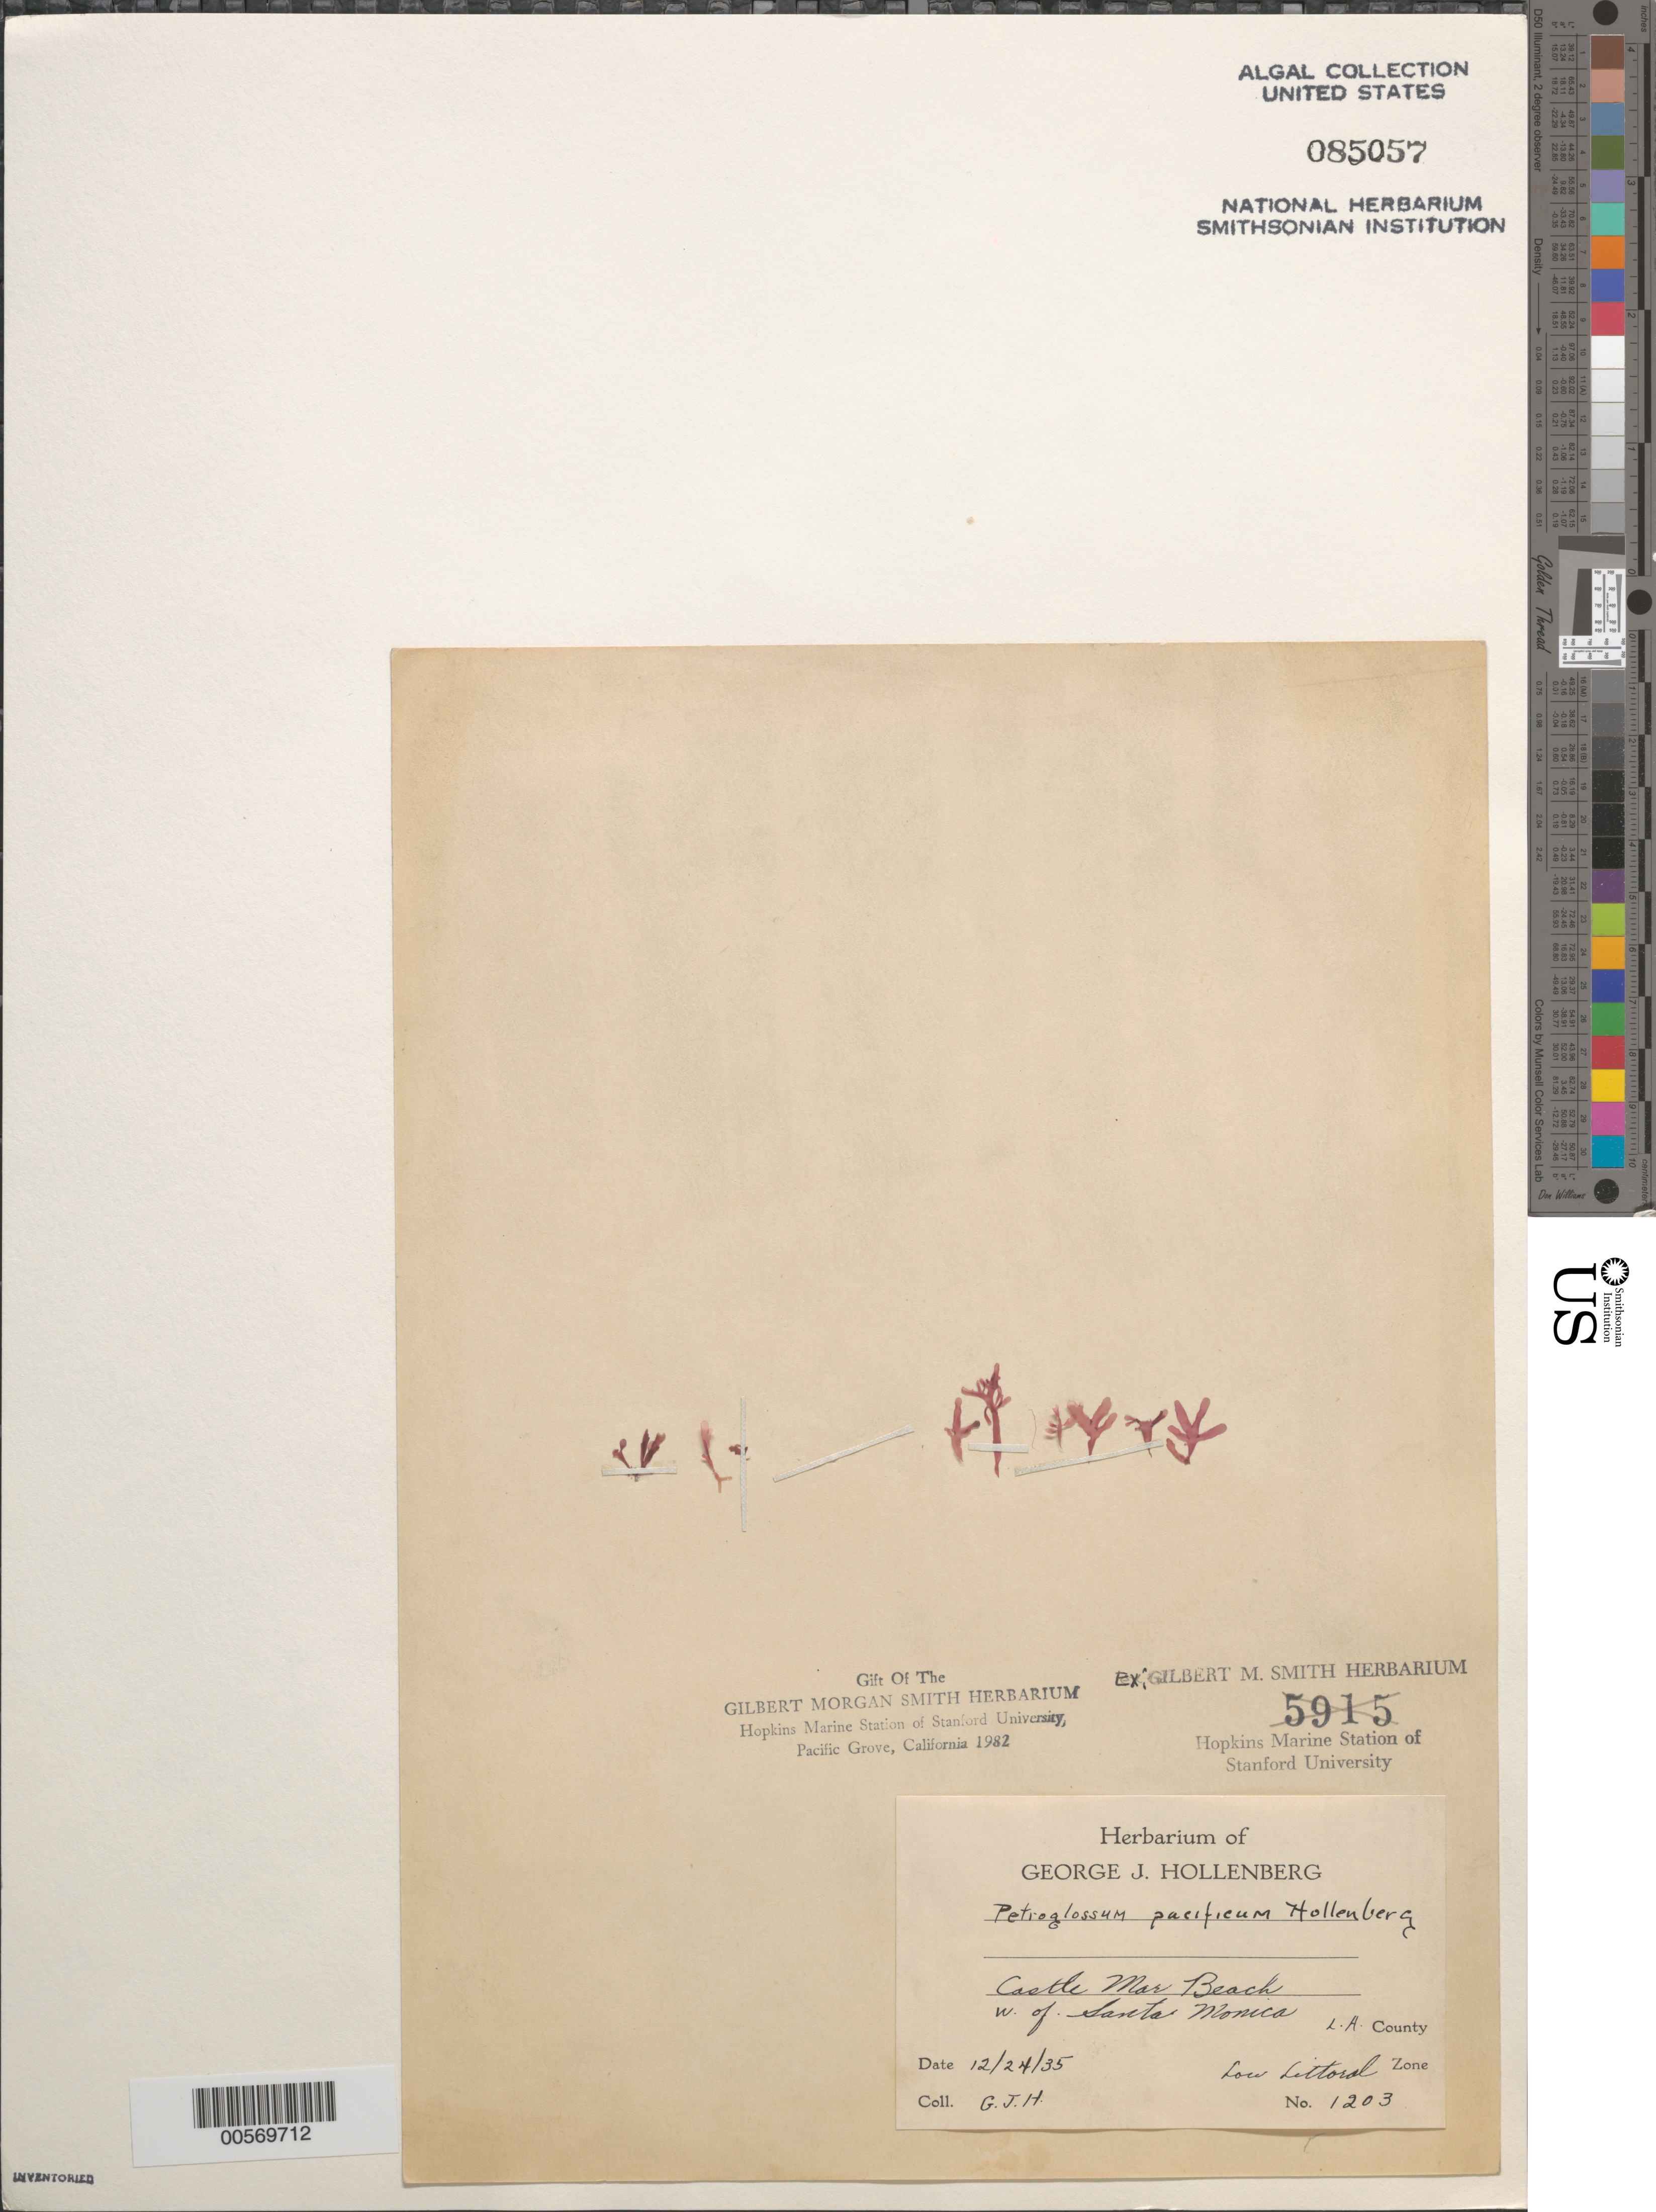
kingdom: Plantae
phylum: Rhodophyta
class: Florideophyceae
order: Gigartinales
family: Phyllophoraceae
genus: Petroglossum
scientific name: Petroglossum pacificum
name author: Hollenb.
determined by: Hollenberg, George J.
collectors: G. Hollenberg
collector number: GJH 1203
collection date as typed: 24 Dec 1935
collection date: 1935-12-24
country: United States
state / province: California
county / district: Los Angeles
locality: Castle Mar Beach, west of Santa Monica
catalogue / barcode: US 85057